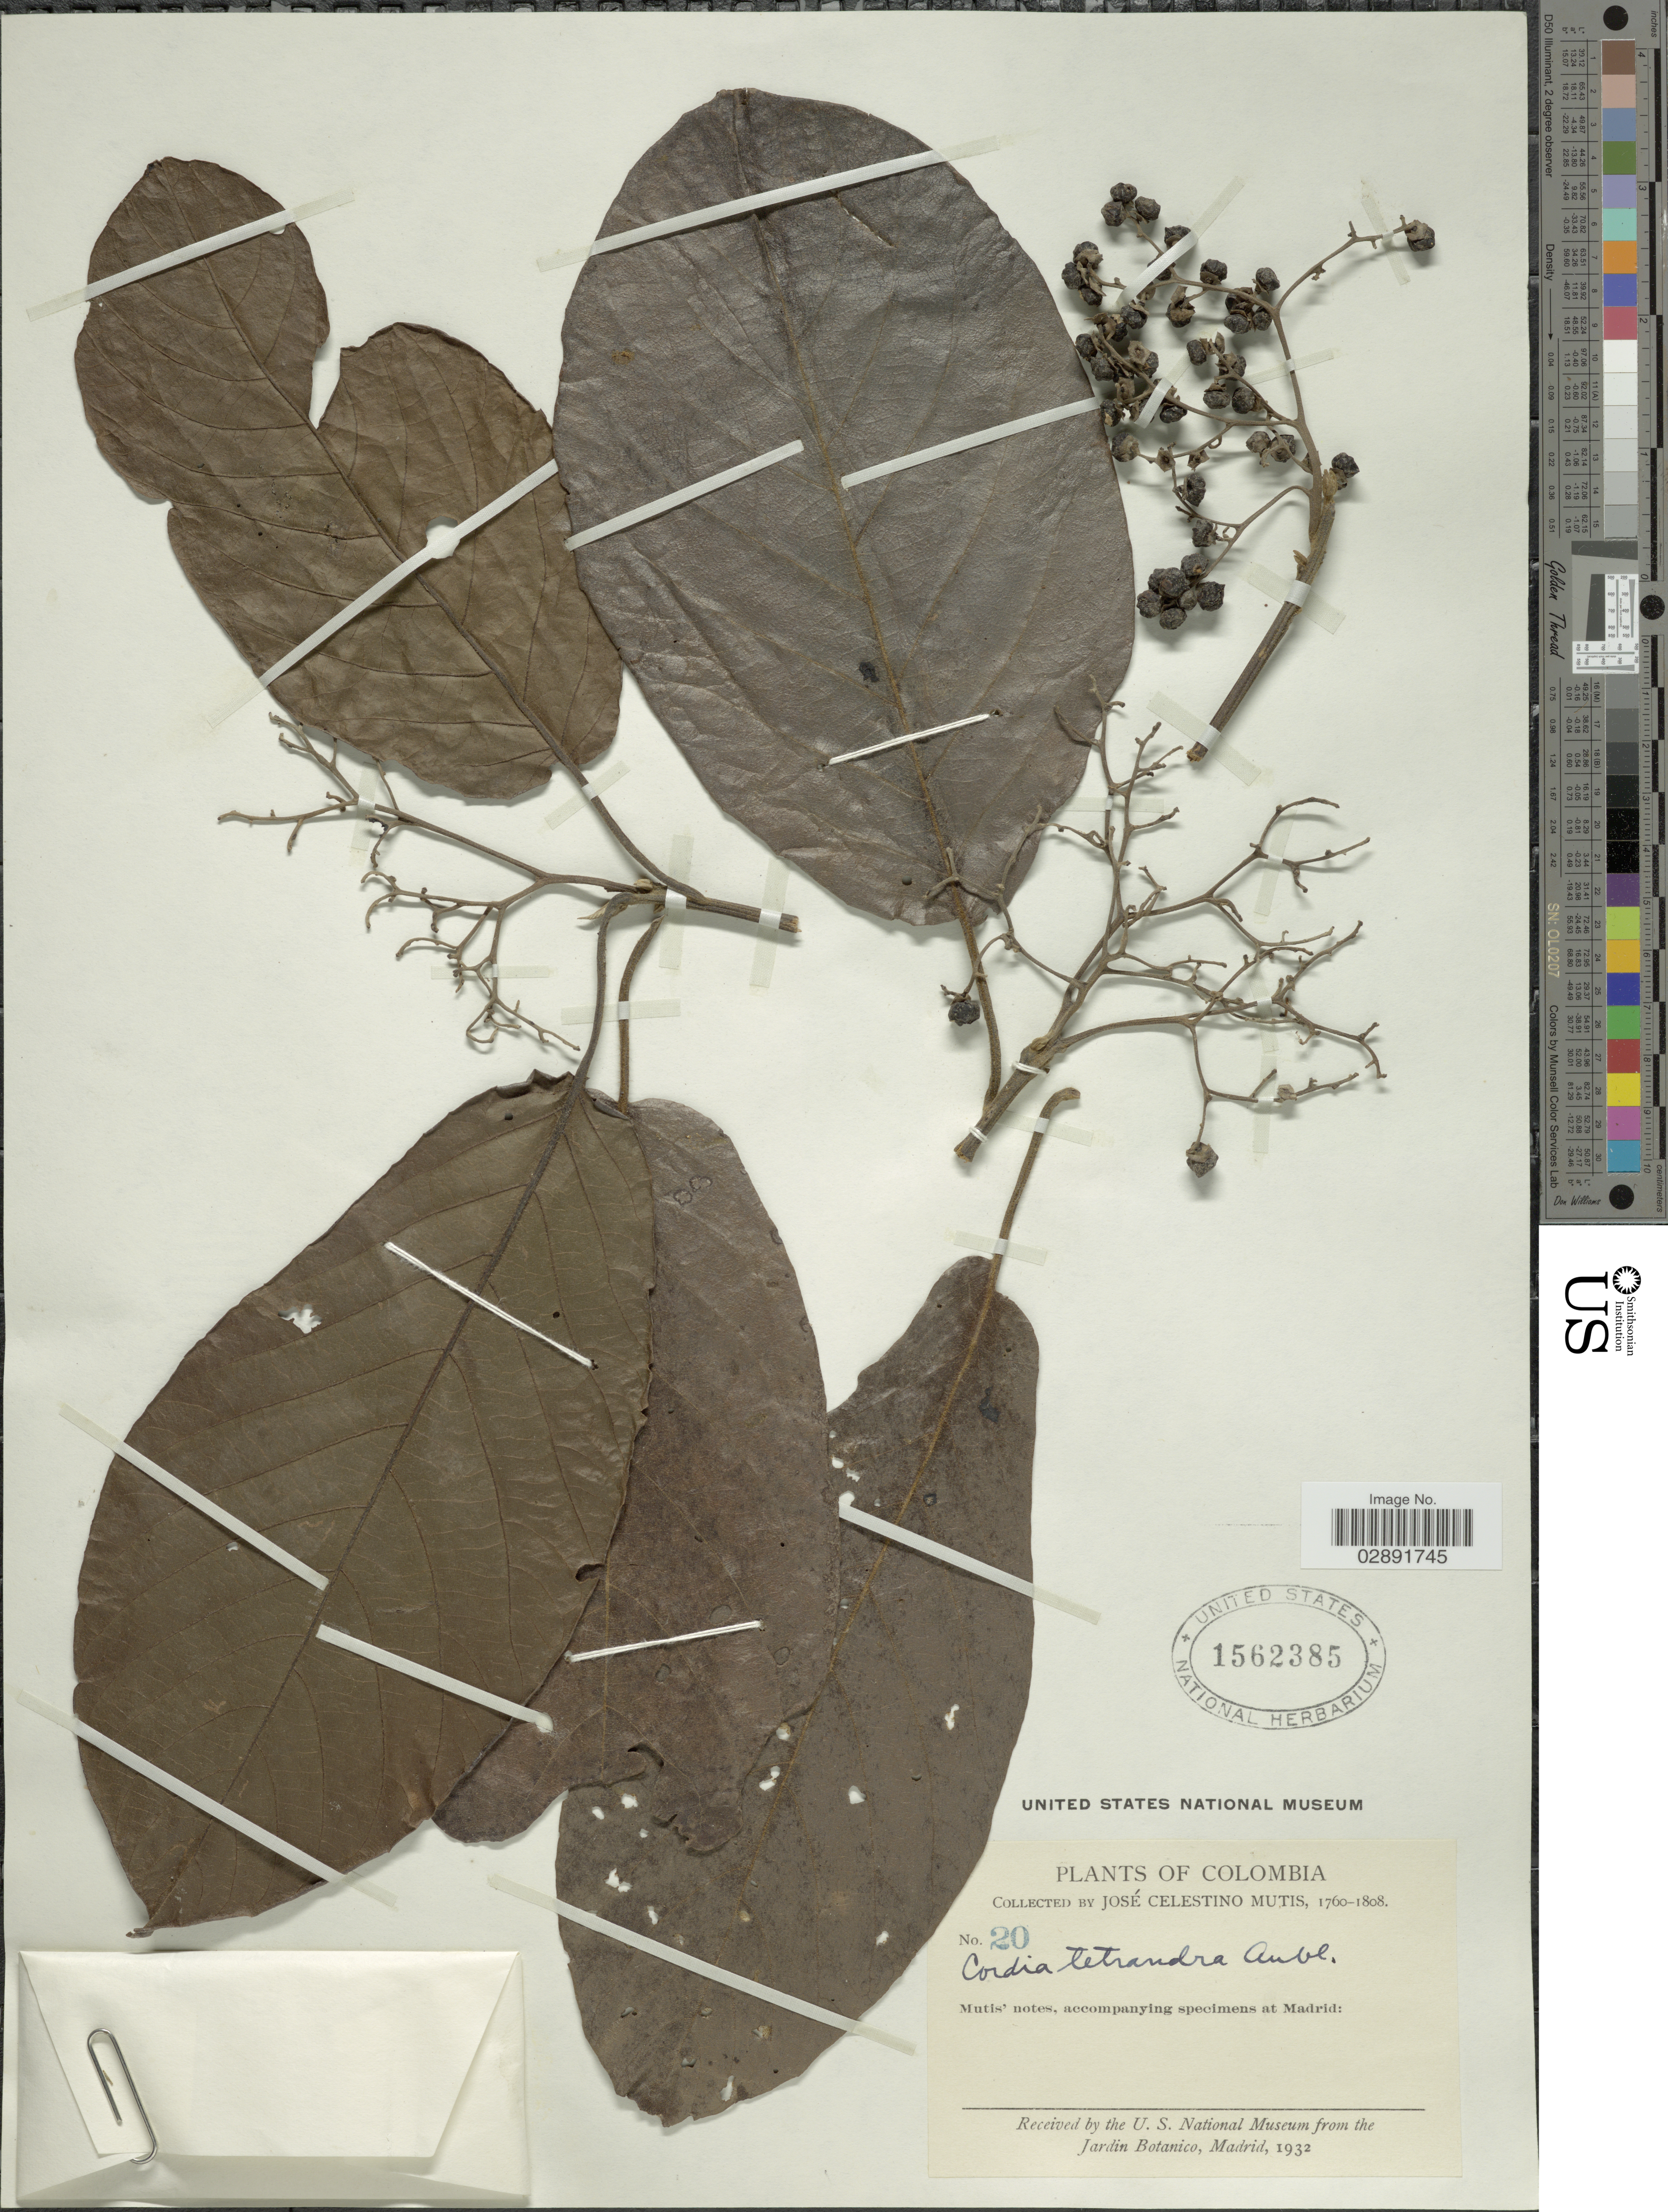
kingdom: Plantae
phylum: Tracheophyta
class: Magnoliopsida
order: Boraginales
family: Cordiaceae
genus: Cordia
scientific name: Cordia tetrandra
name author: Aubl.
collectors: J. C. B. Mutis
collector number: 20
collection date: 1760/1808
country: Colombia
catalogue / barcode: US 1562385